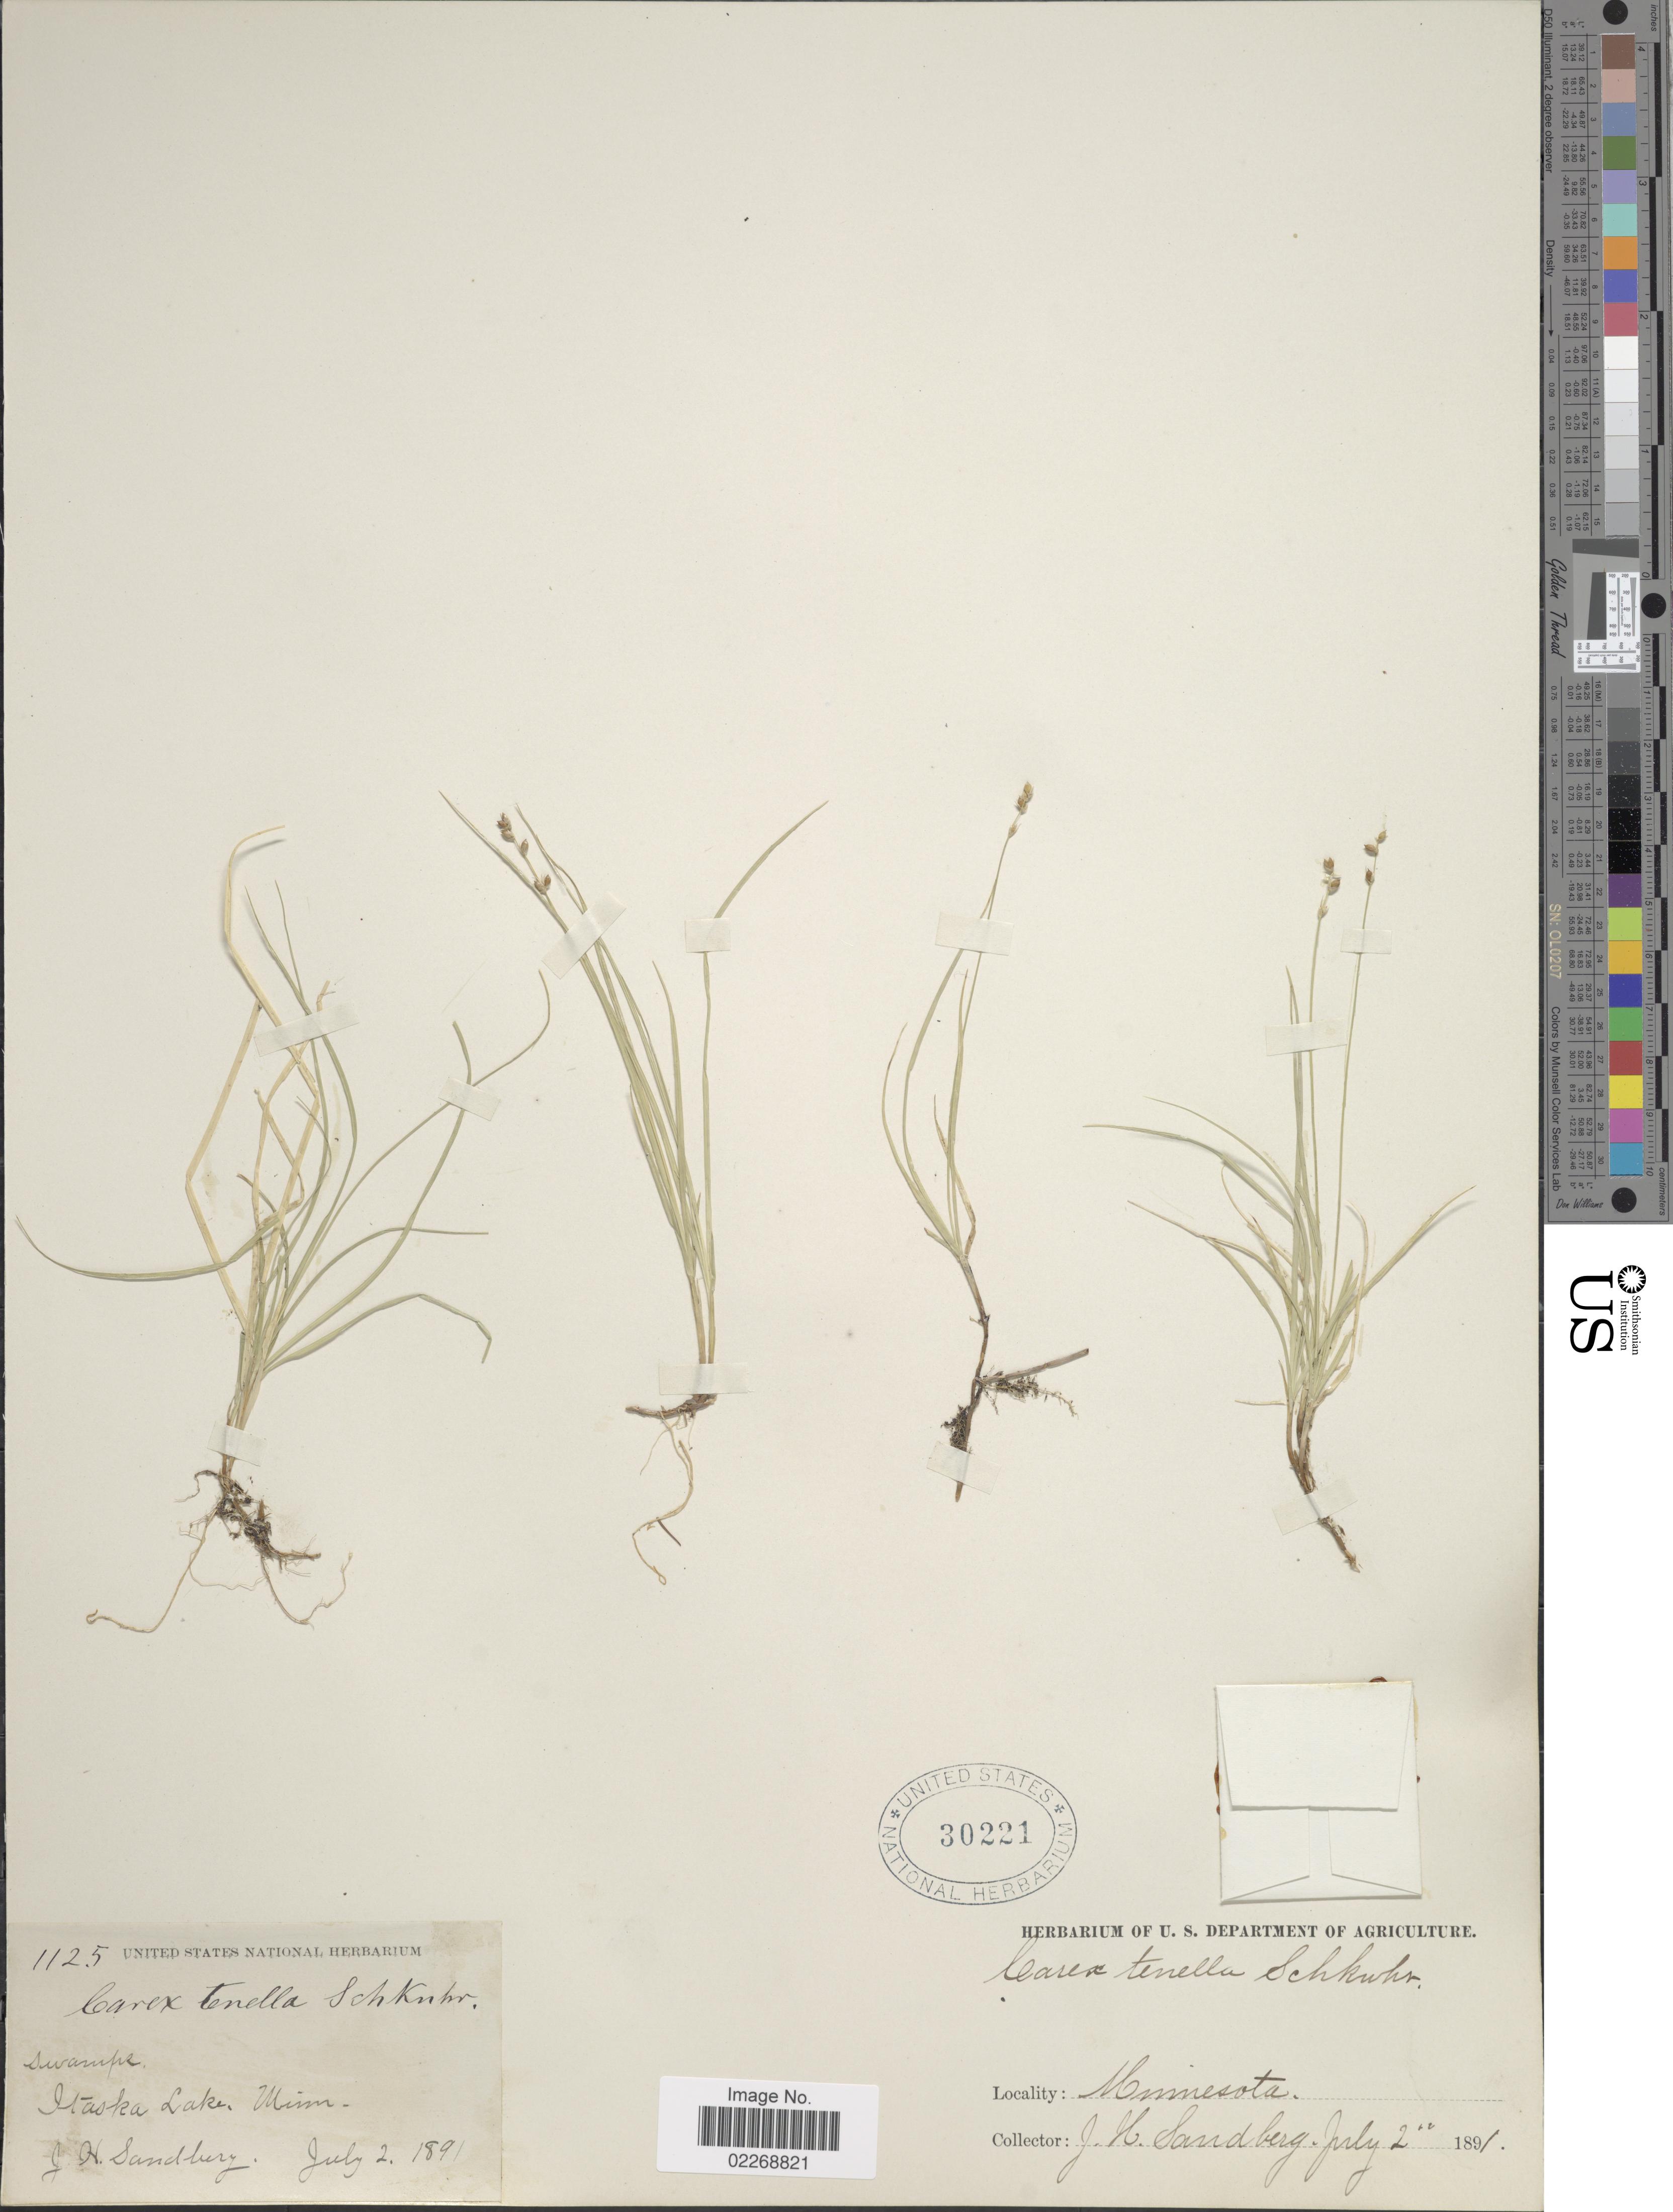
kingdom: Plantae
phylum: Tracheophyta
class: Liliopsida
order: Poales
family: Cyperaceae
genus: Carex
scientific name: Carex disperma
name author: Dewey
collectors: J. H. Sandberg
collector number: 1125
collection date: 1891-07-02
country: United States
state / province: Minnesota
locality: Swamps, Itaska Lake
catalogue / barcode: US 30221